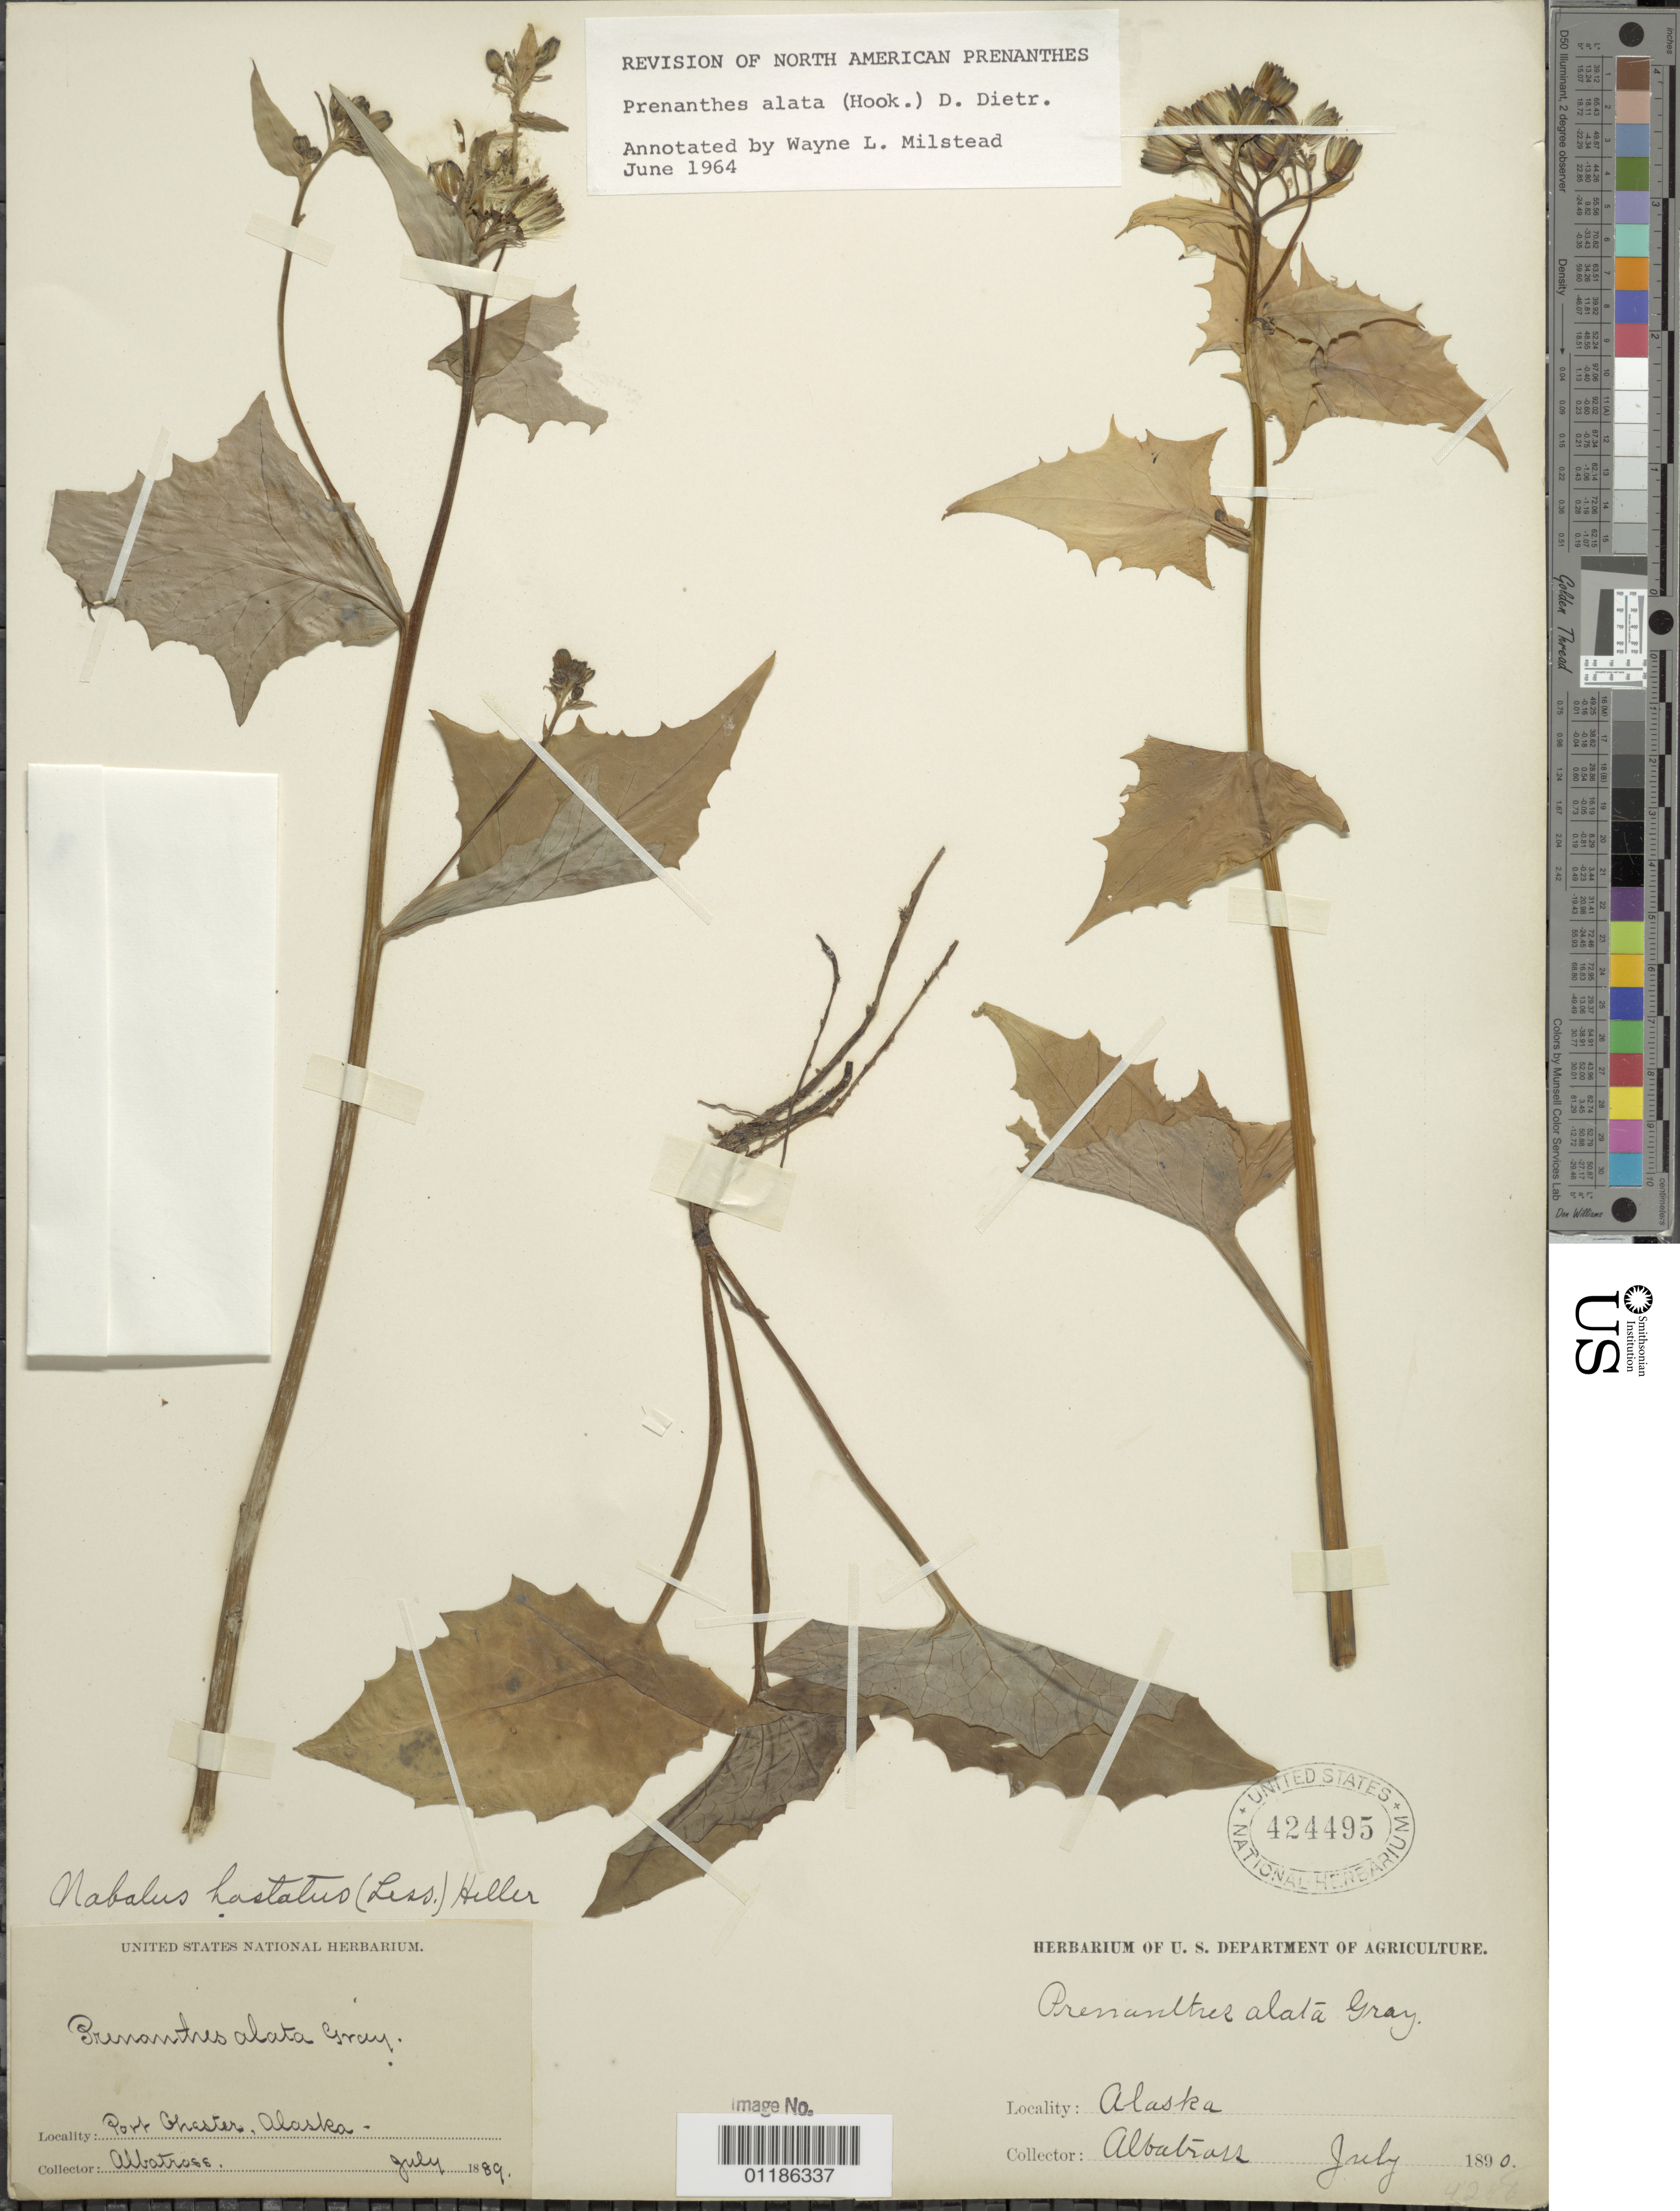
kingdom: Plantae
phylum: Tracheophyta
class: Magnoliopsida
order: Asterales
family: Asteraceae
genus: Nabalus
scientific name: Nabalus alatus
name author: Hook.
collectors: "The Albatross"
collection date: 1889-07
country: United States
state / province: Alaska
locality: Pt. Chester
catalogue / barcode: US 424495